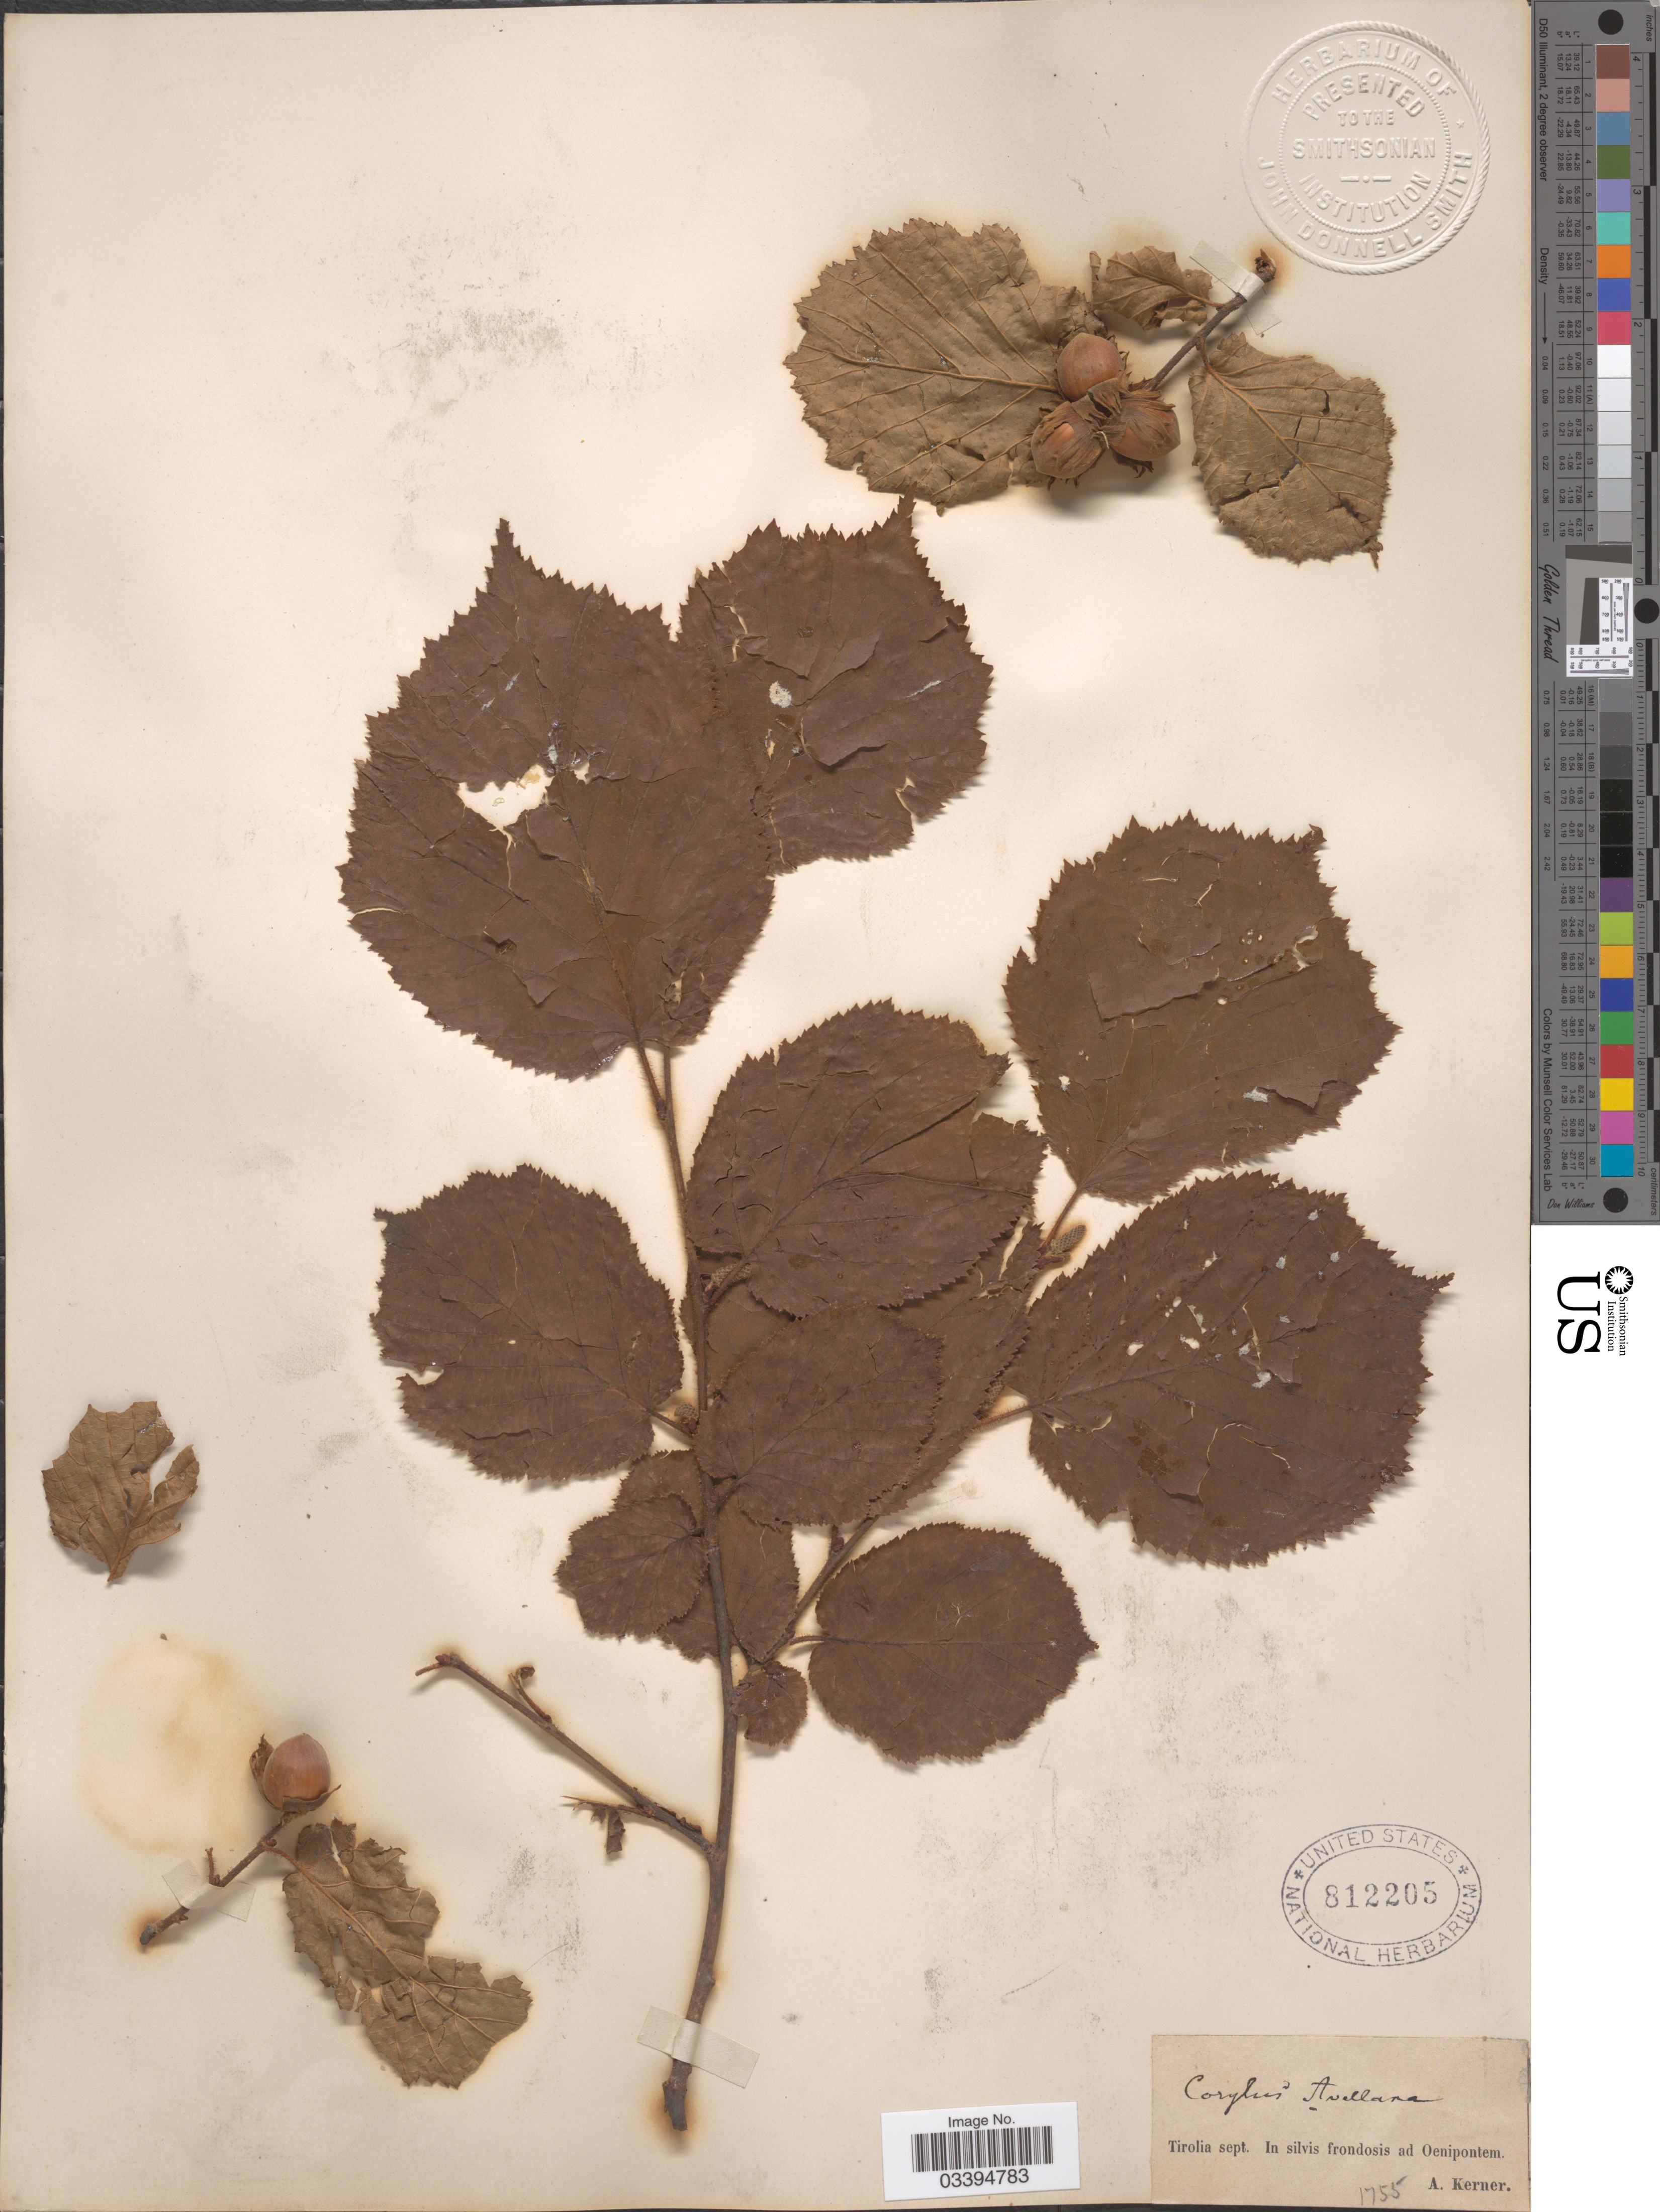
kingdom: Plantae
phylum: Tracheophyta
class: Magnoliopsida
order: Fagales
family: Betulaceae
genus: Corylus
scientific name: Corylus avellana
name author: L.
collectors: A. Kerner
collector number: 1755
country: Austria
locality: Tirolia sept. In silvis frondosis ad Oenipontem.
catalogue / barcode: US 812205